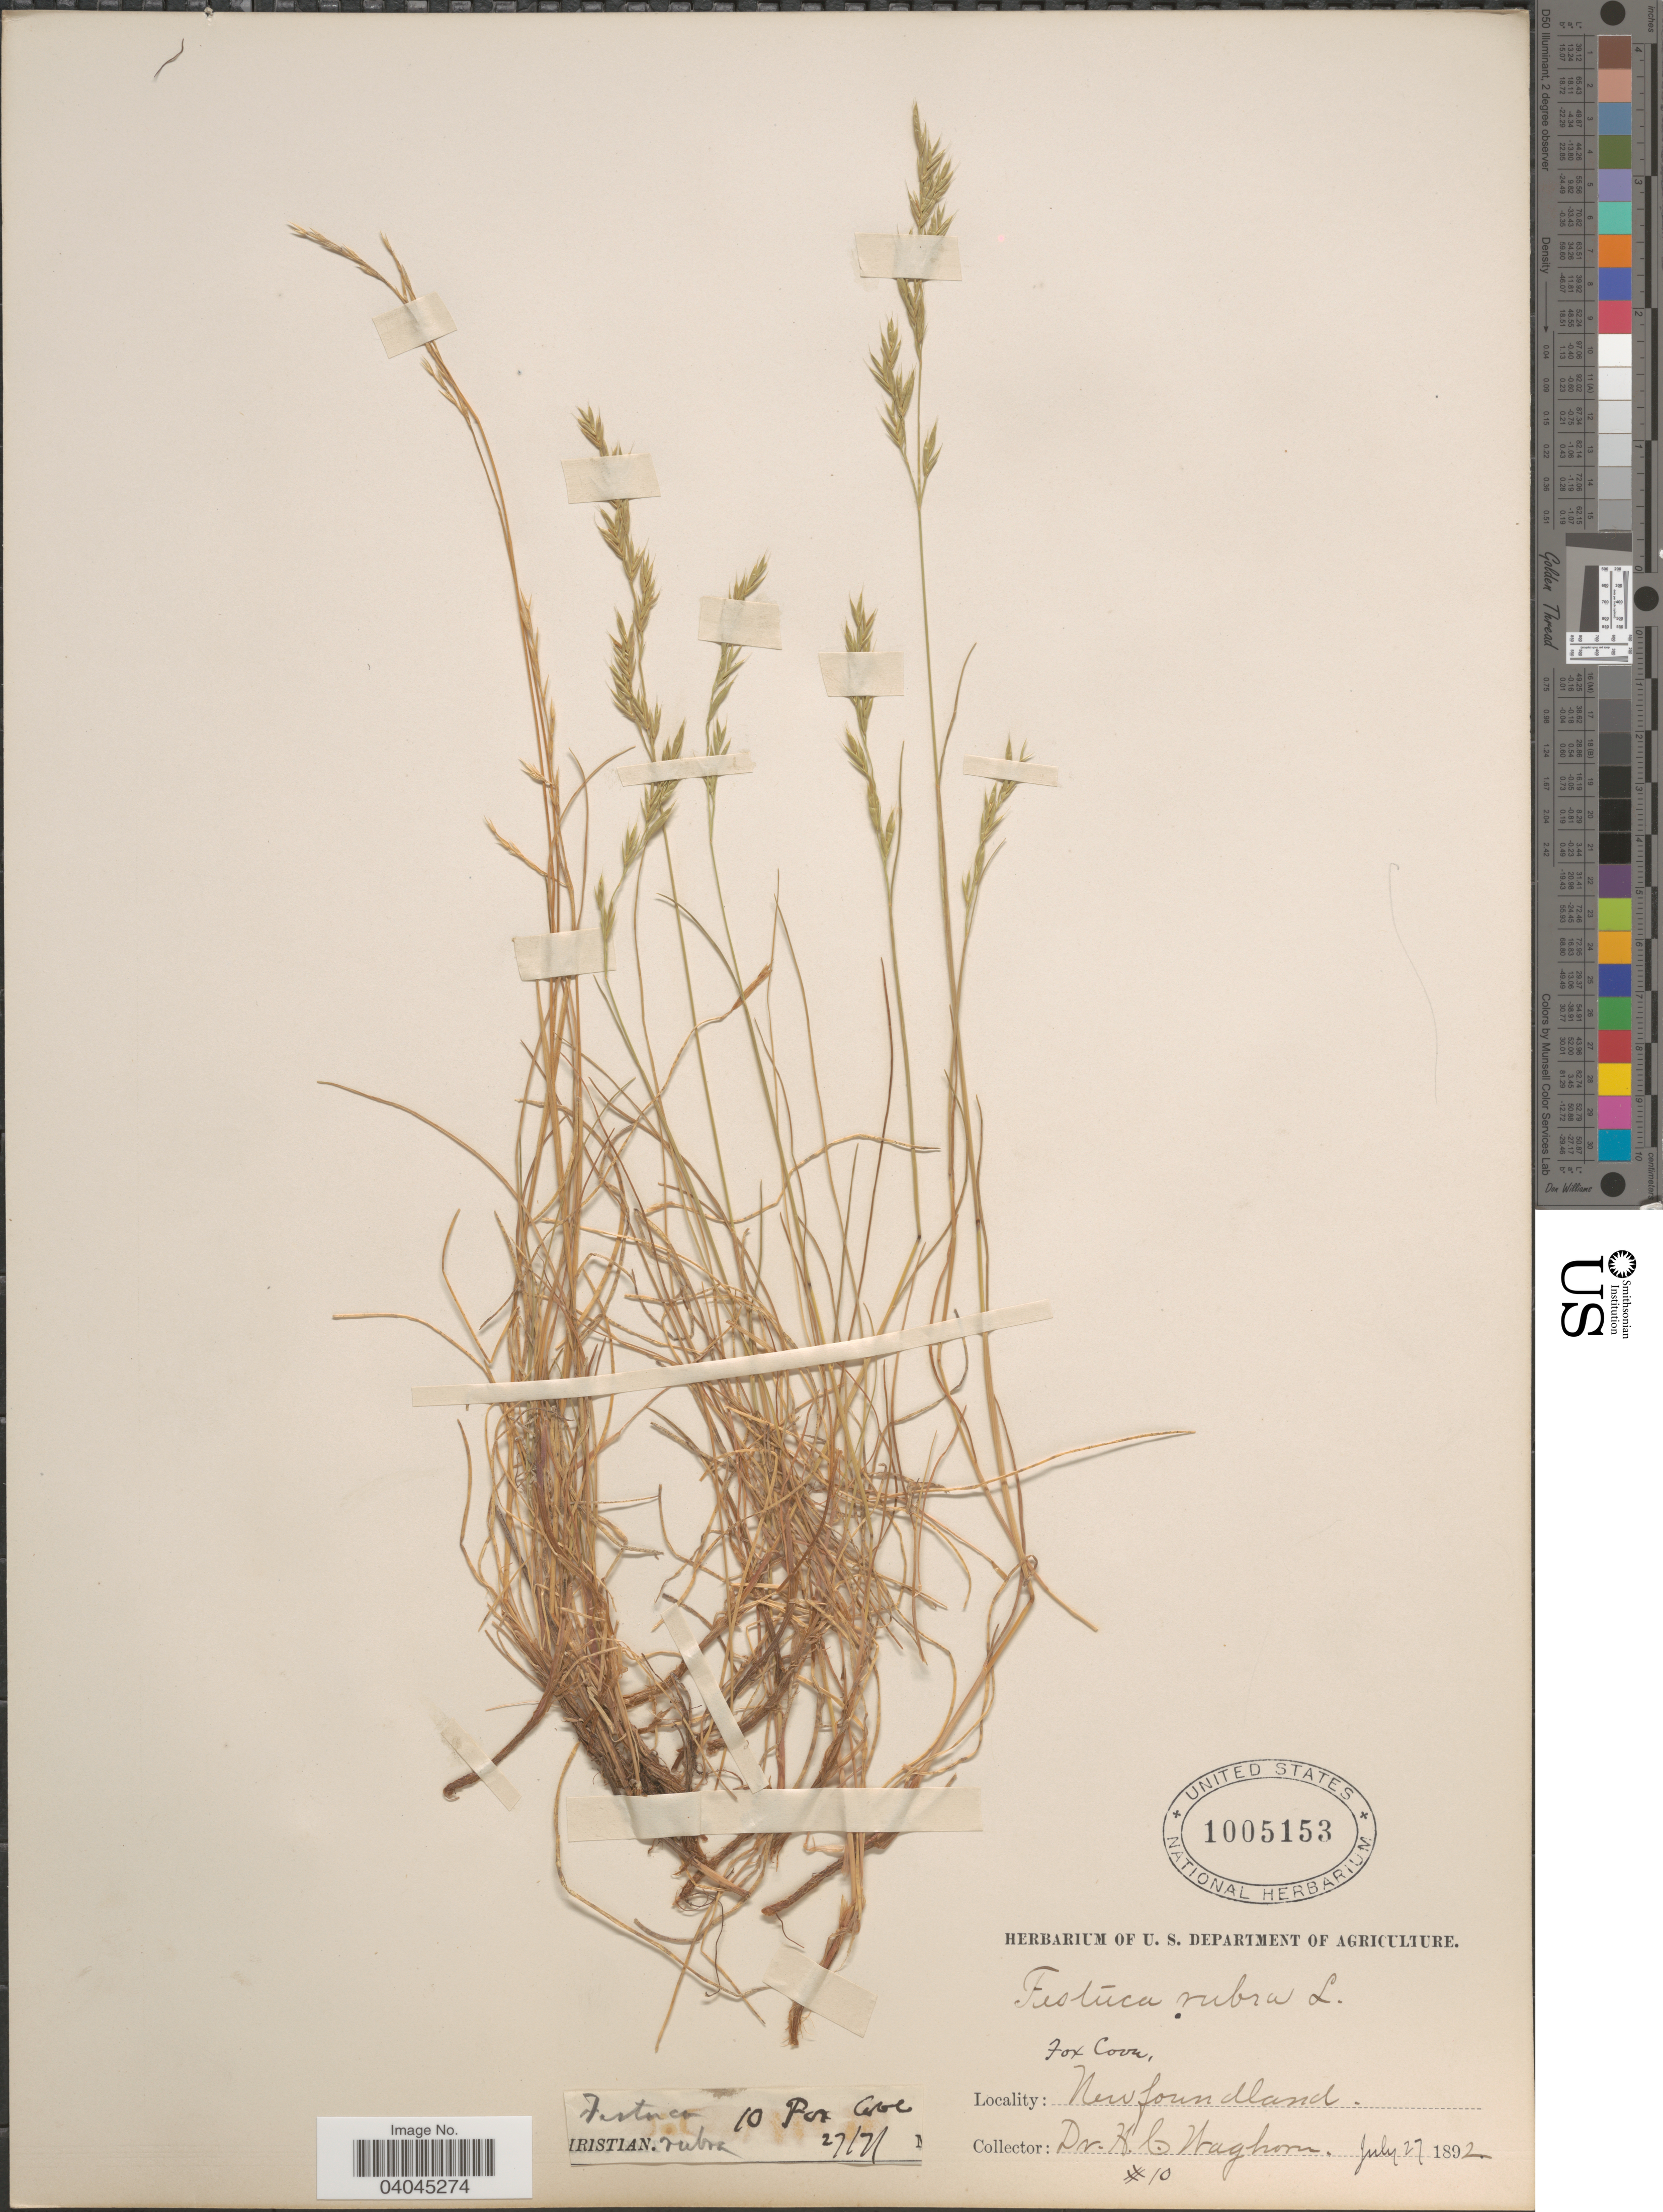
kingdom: Plantae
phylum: Tracheophyta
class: Liliopsida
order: Poales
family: Poaceae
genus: Festuca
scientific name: Festuca rubra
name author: L.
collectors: H. Waghorn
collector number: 10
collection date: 1892-07-27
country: Canada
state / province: Newfoundland and Labrador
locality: Fox Cove.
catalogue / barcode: US 1005153